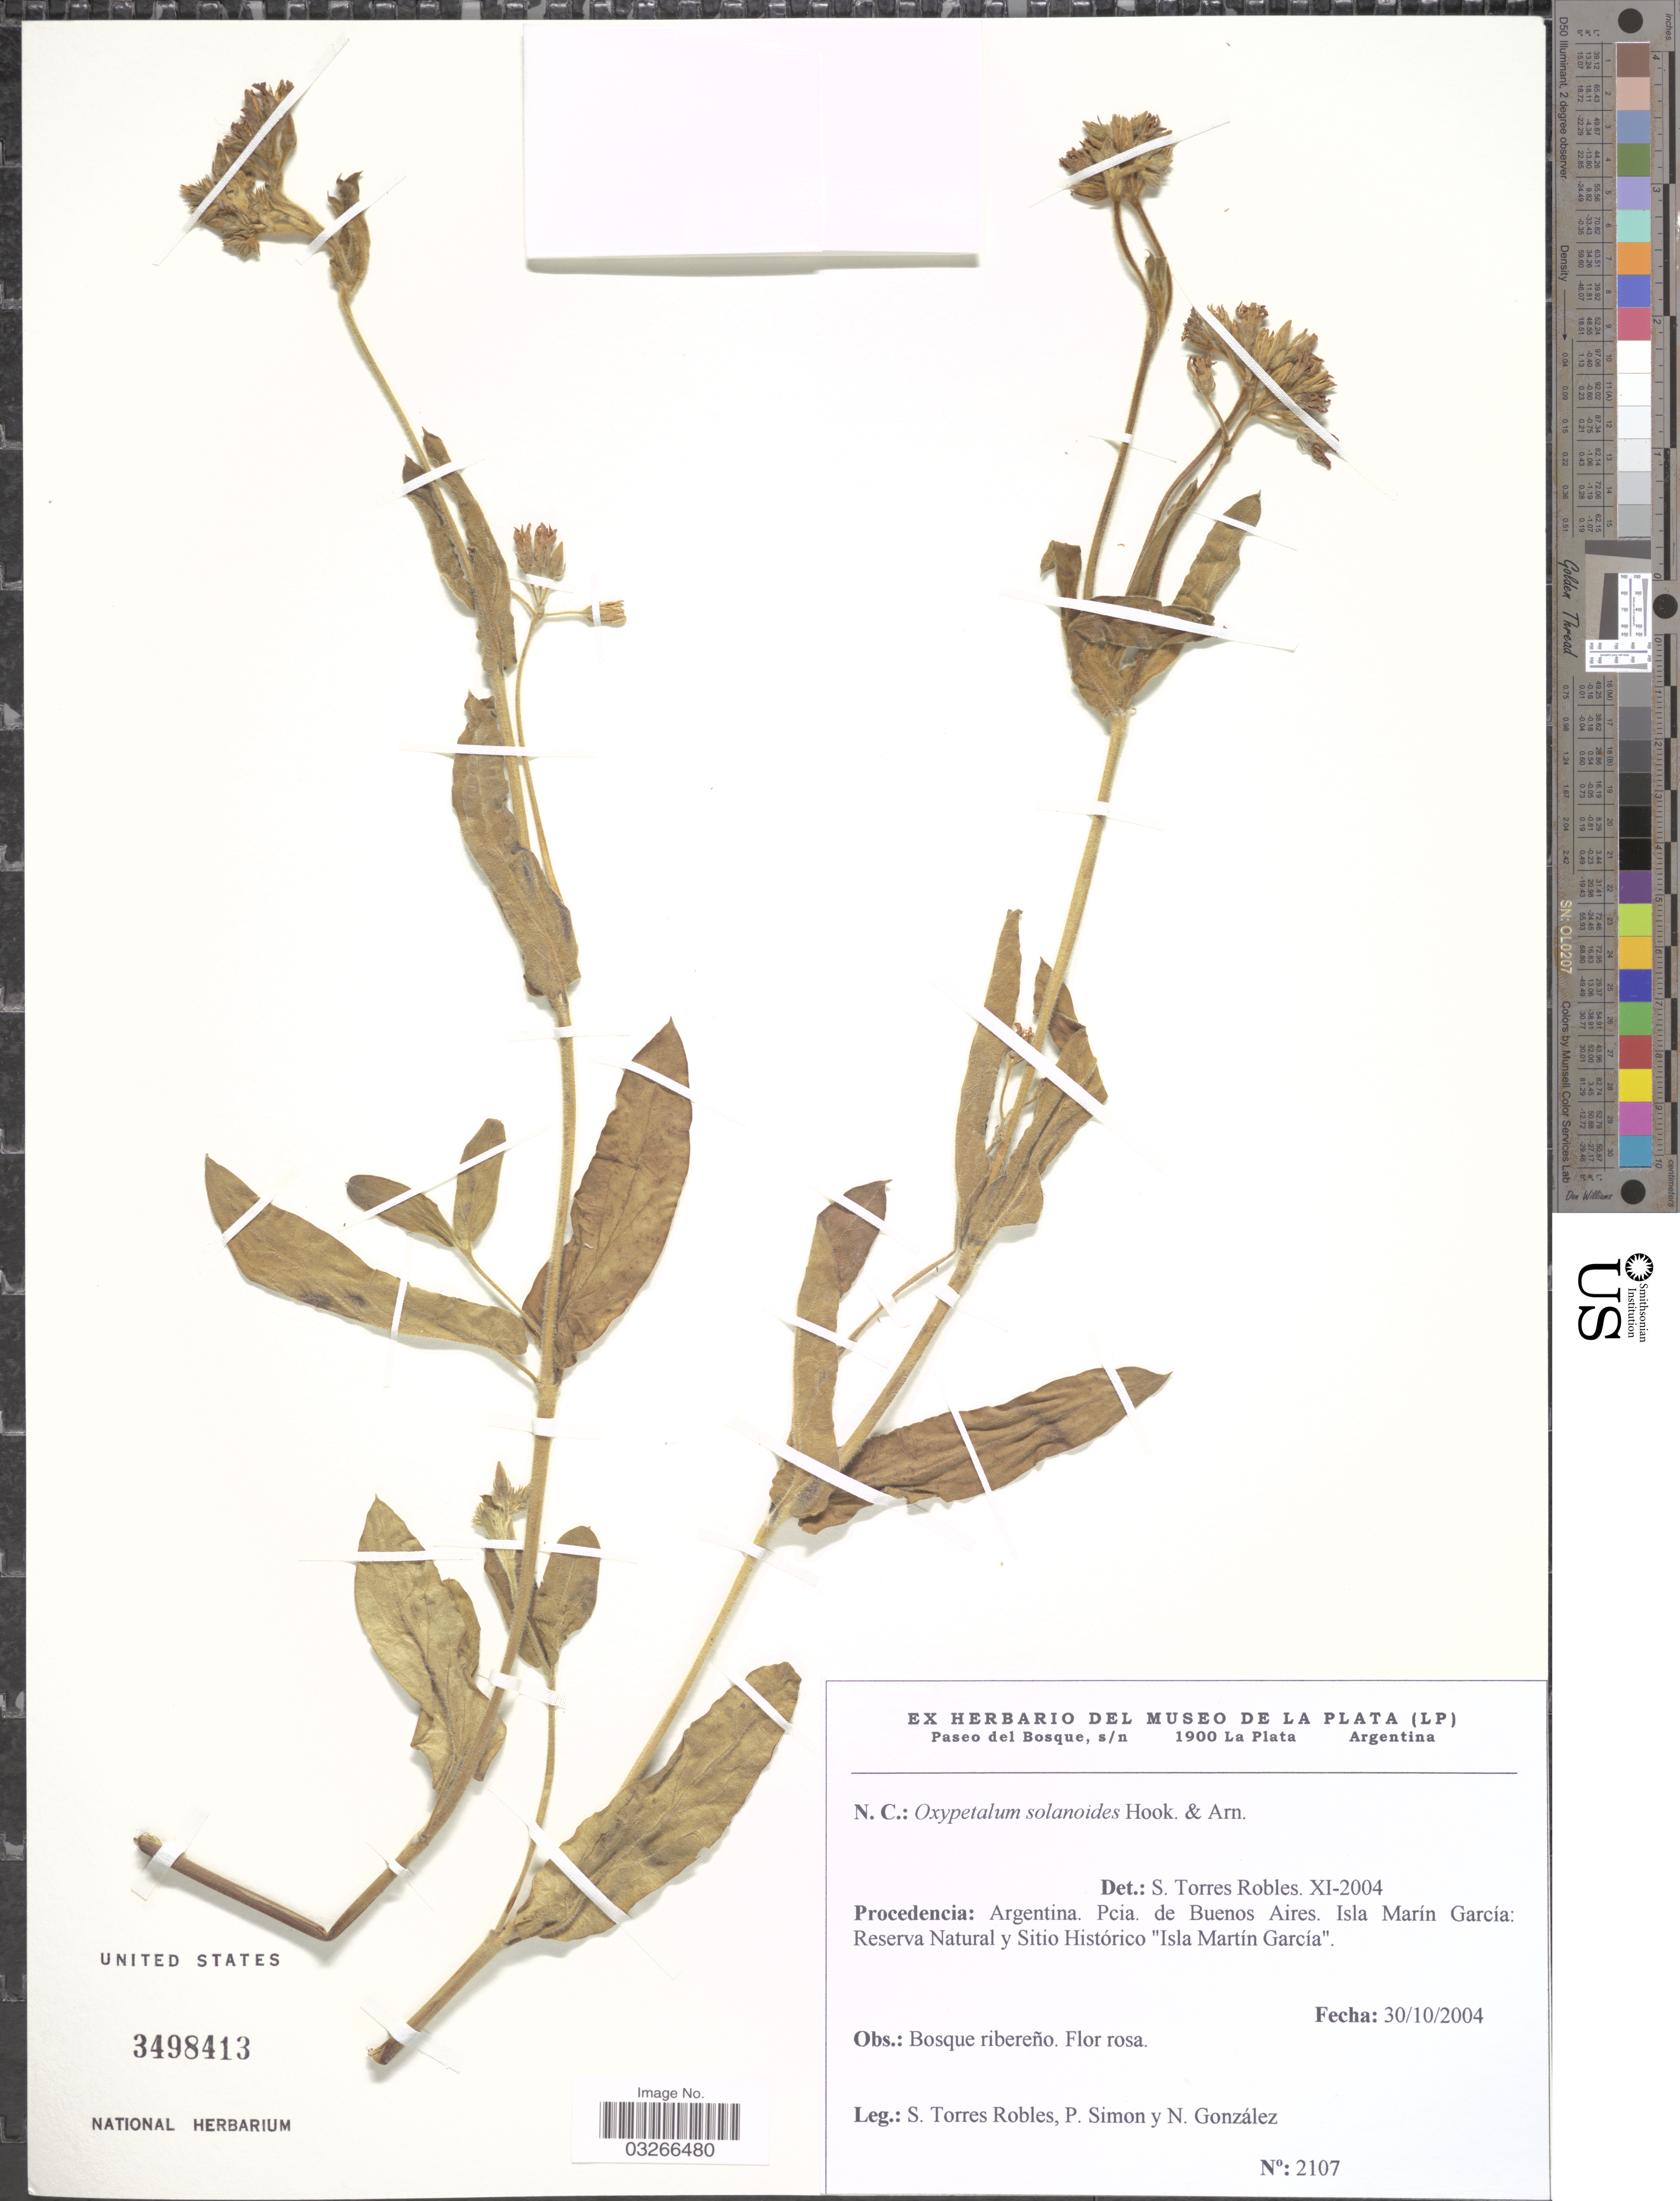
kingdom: Plantae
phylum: Tracheophyta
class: Magnoliopsida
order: Gentianales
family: Apocynaceae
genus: Oxypetalum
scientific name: Oxypetalum solanoides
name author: Hook. & Arn.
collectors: S. Torres Robles, P. Simon & N. Gonzalez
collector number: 2107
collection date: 2004-10-30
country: Argentina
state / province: Buenos Aires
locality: Procedencia: Argentina, Pcia. de Buenos Aires, Isla Marín García: Reserva Natural y Sitio Histórico "Isla Martín García".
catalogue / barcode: US 3498413